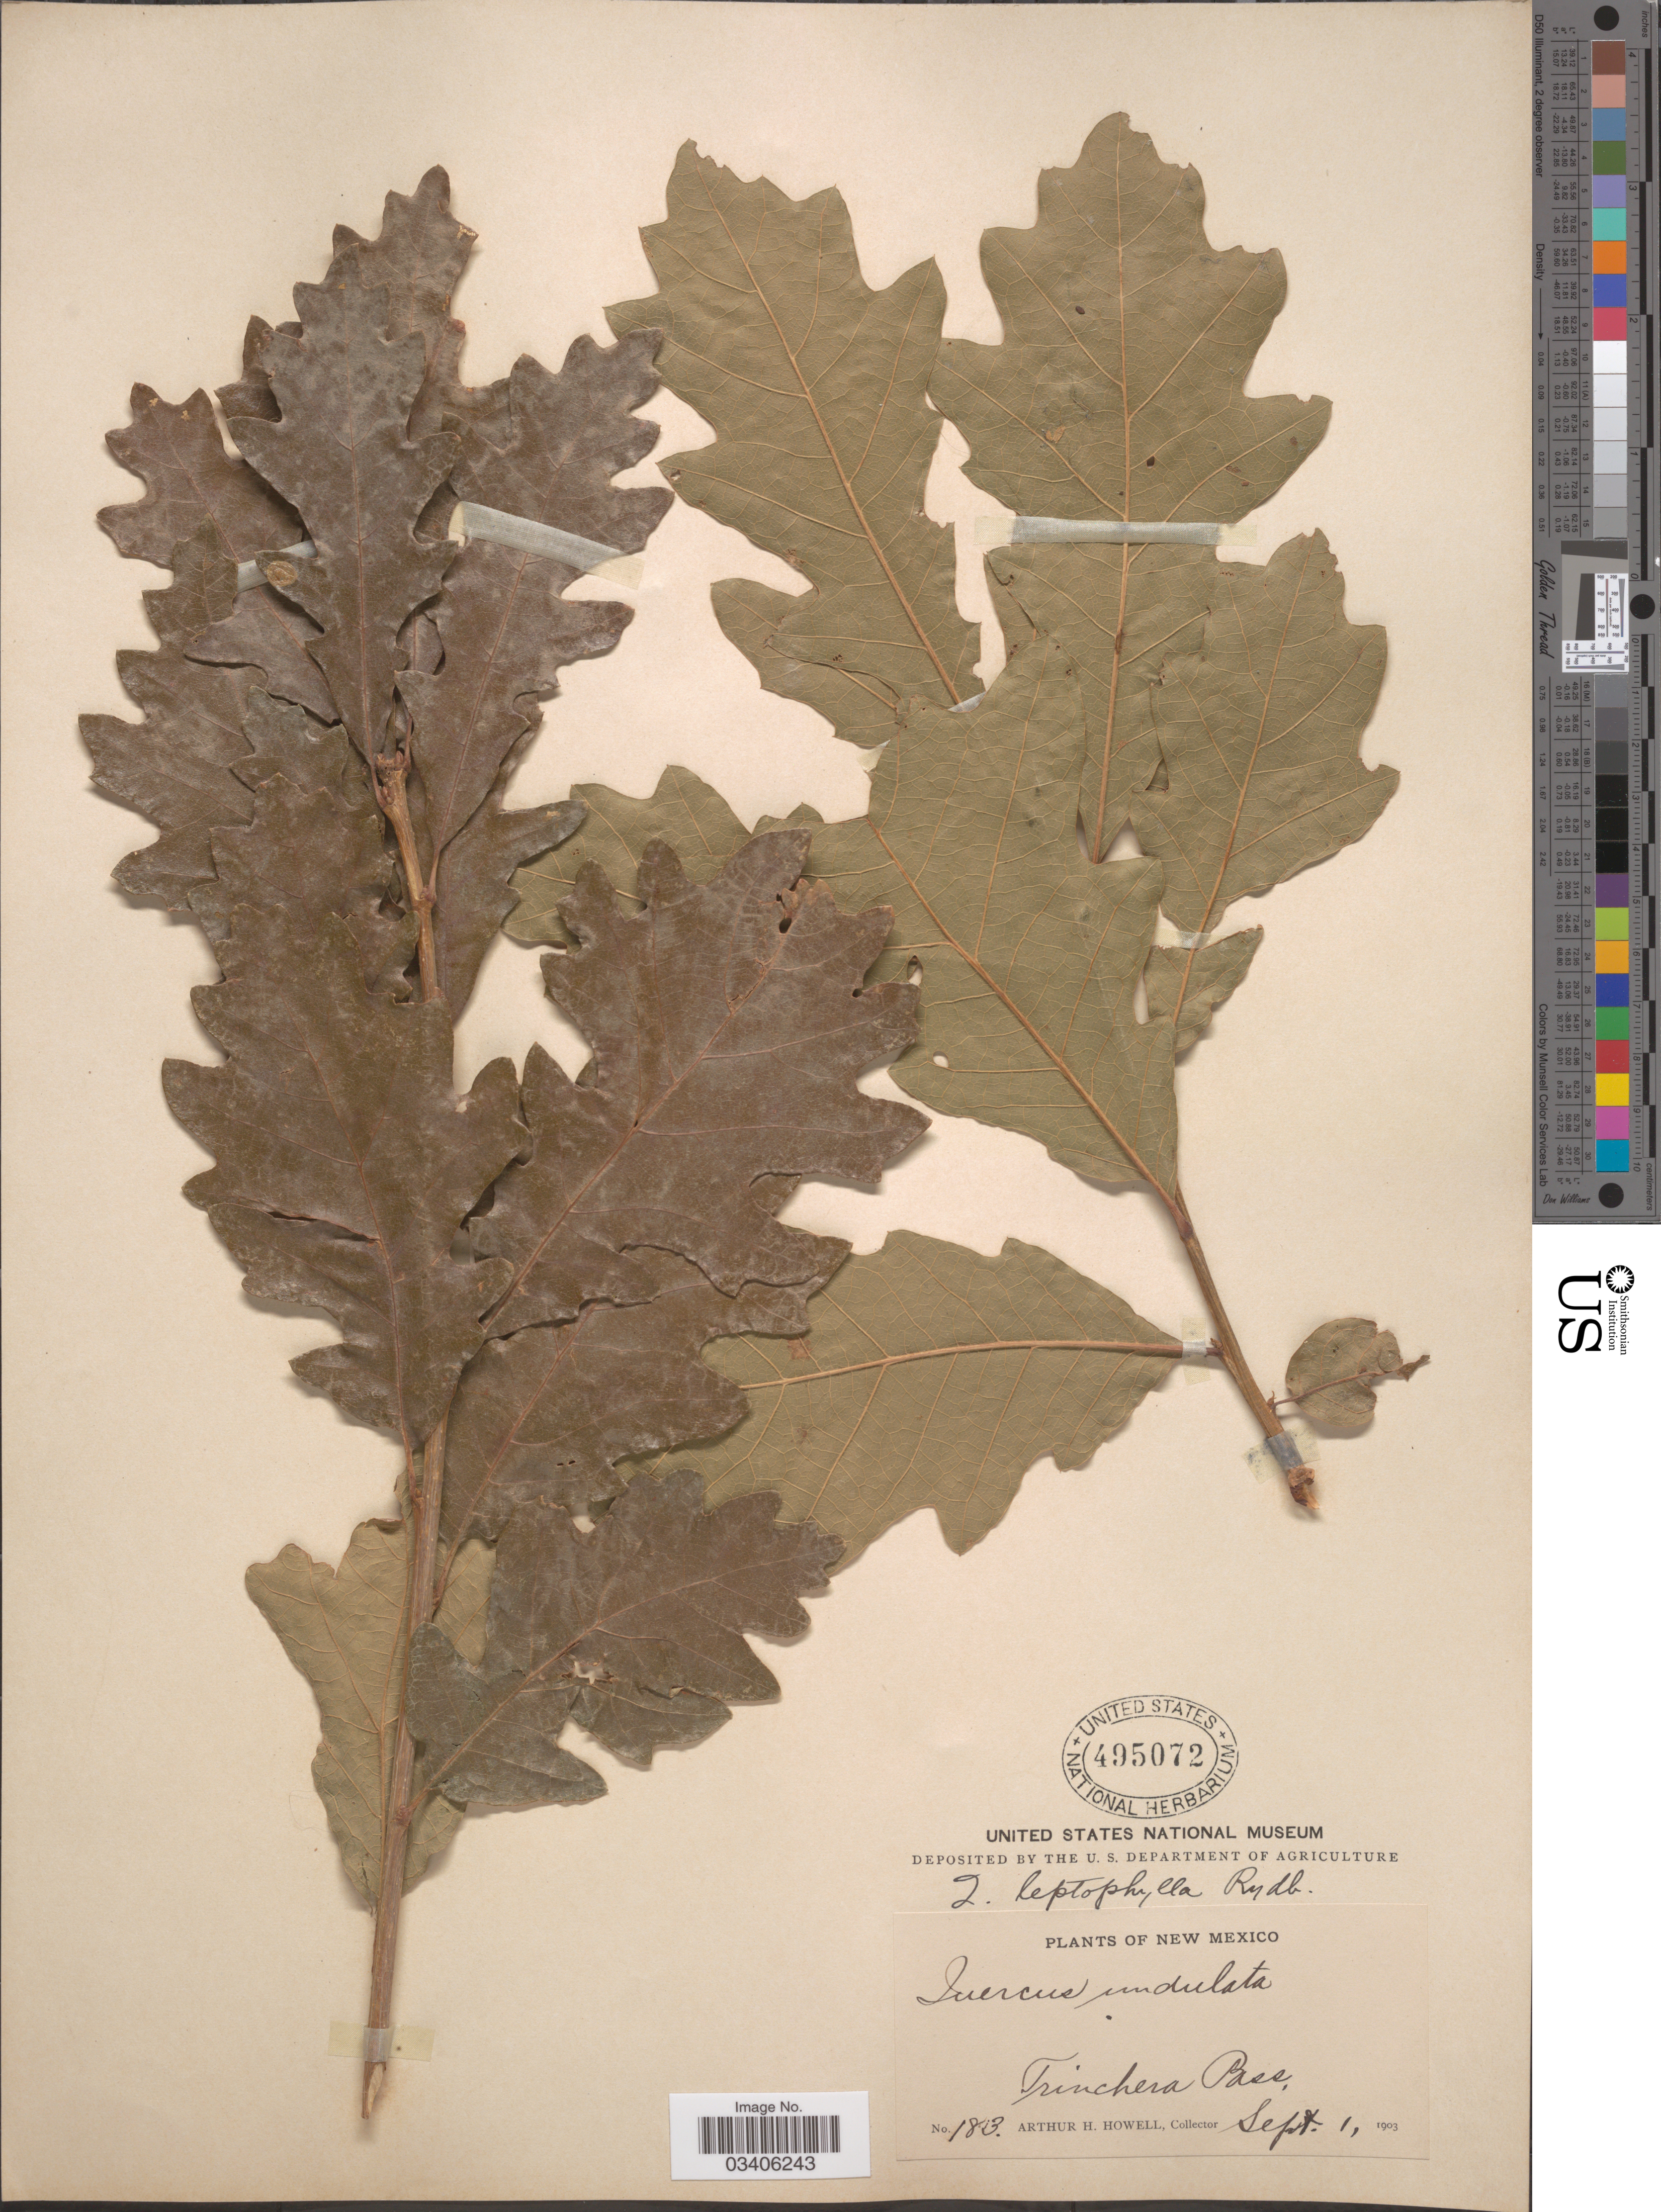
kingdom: Plantae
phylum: Tracheophyta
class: Magnoliopsida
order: Fagales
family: Fagaceae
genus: Quercus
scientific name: Quercus leptophylla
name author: Rydb.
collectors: A. H. Howell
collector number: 183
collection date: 1903-09-01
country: United States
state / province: New Mexico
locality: Trinchera Pass.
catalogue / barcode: US 495072